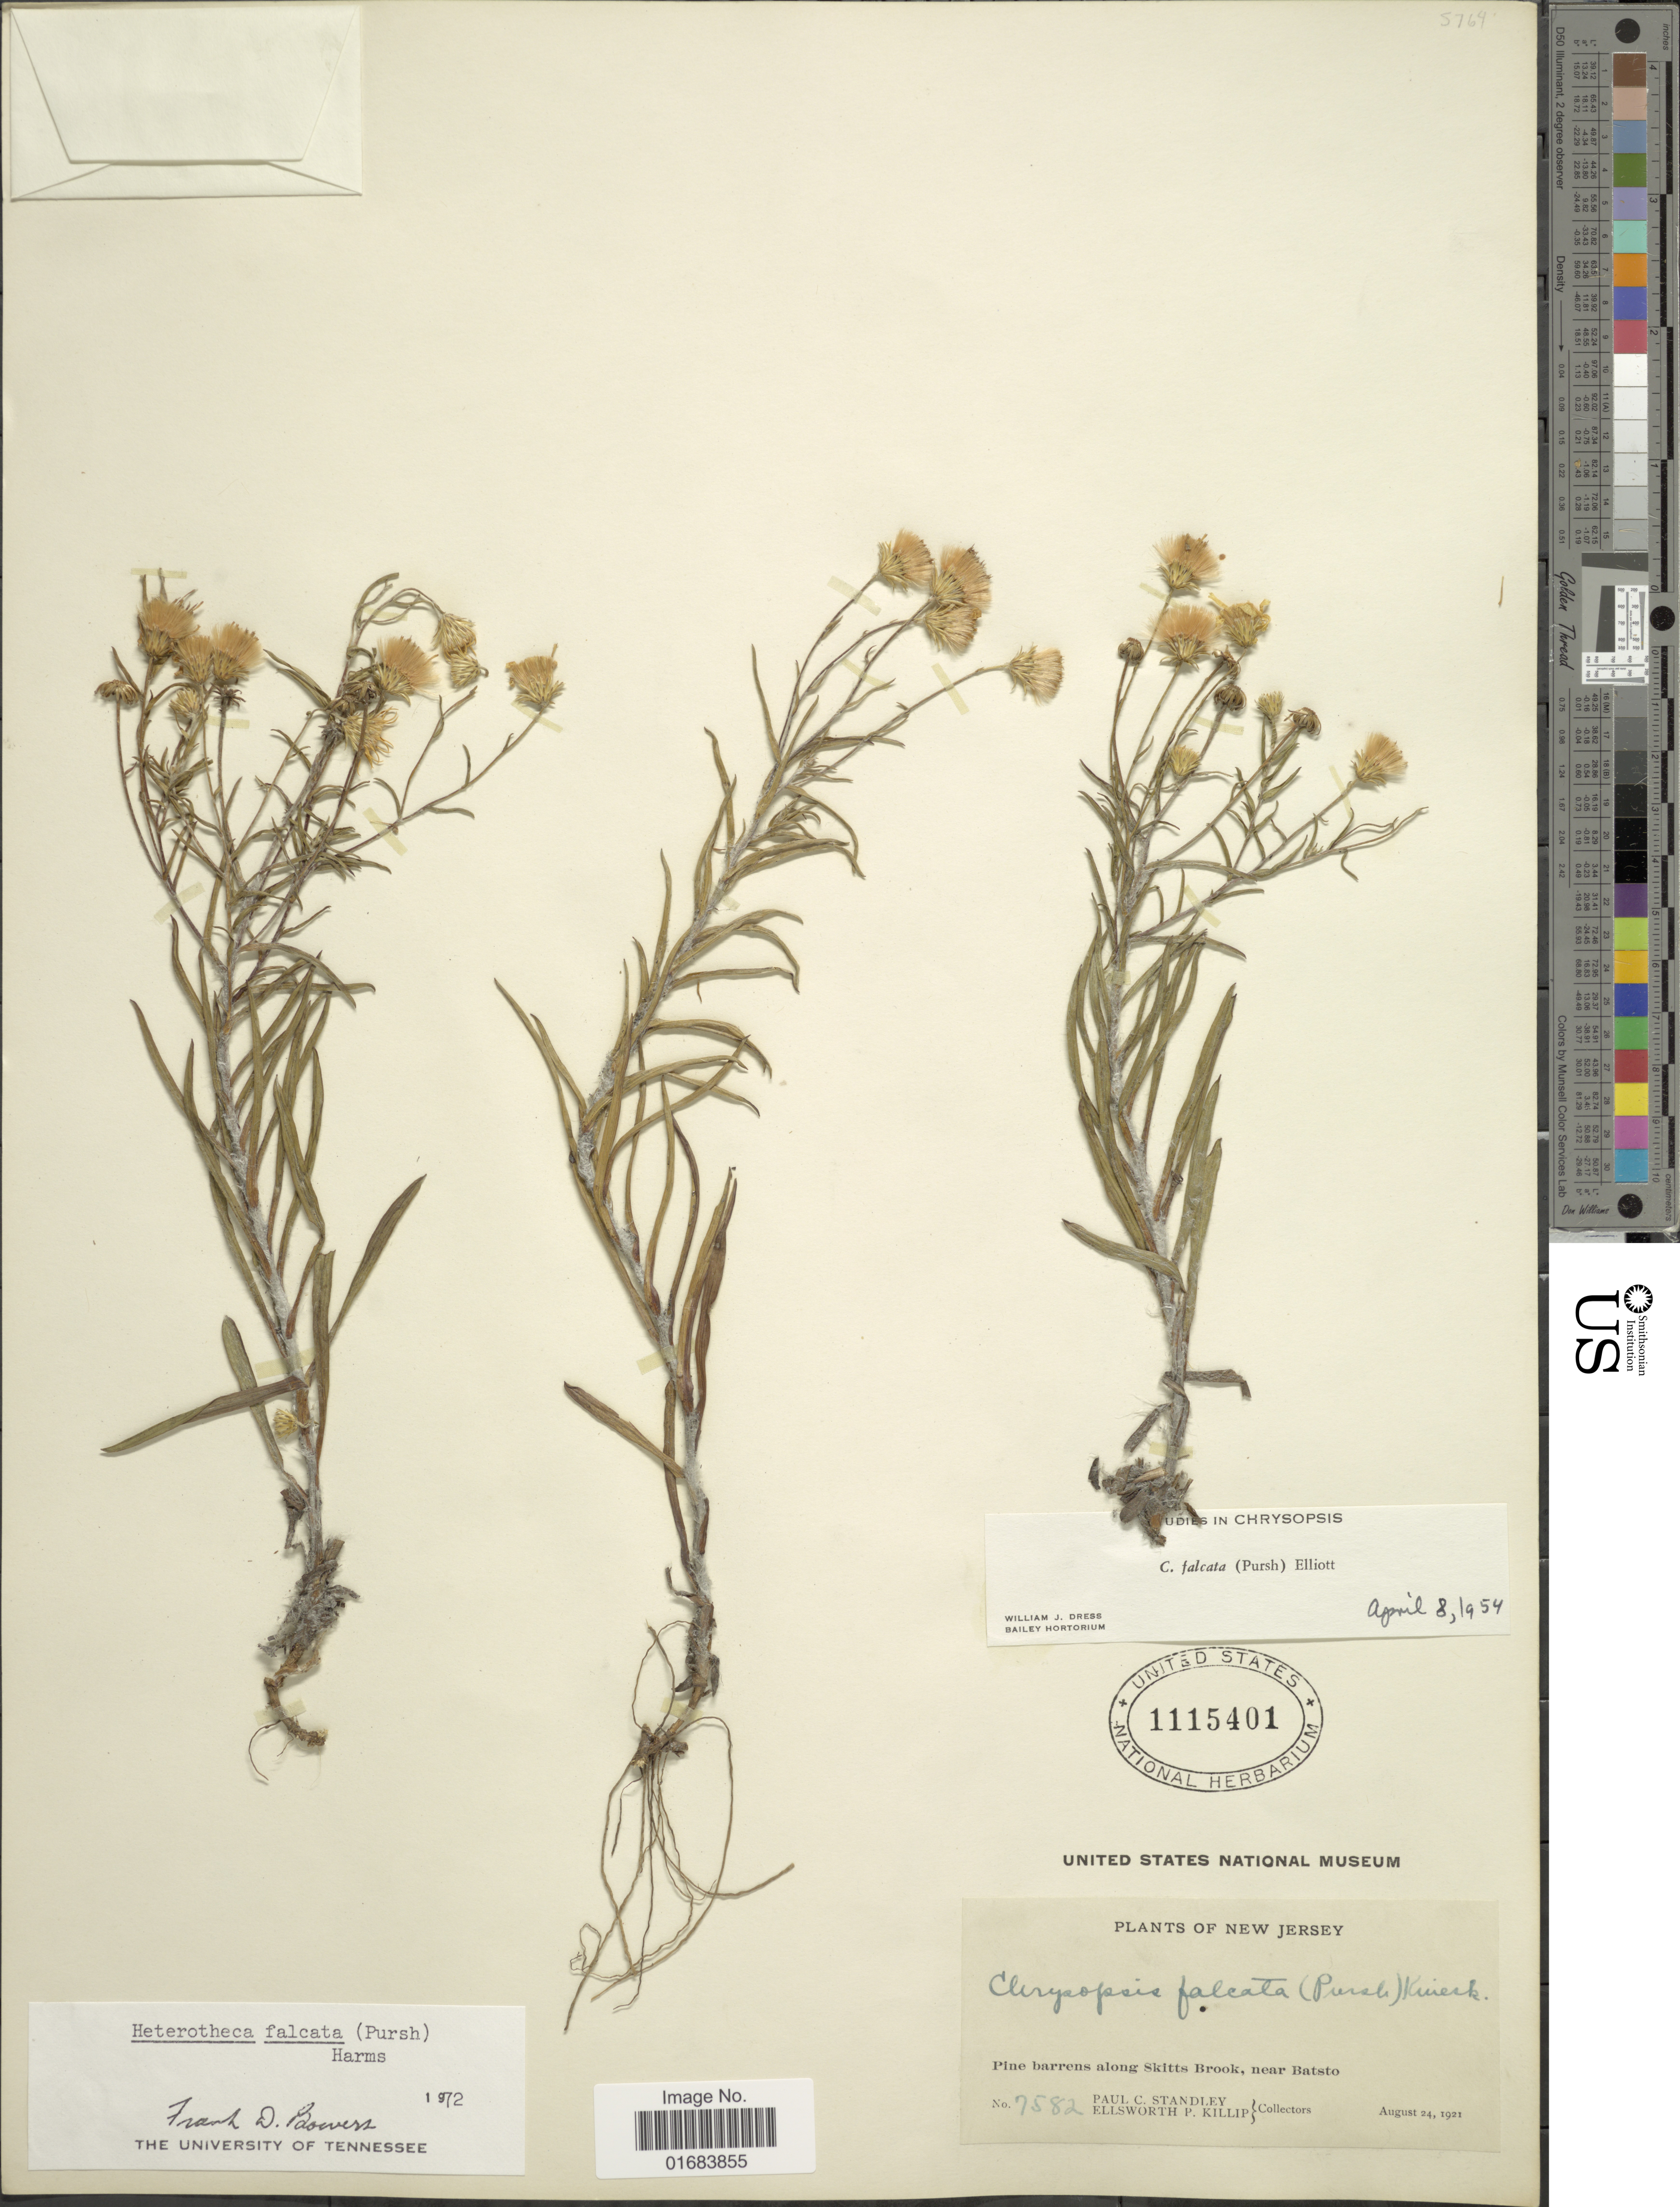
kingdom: Plantae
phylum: Tracheophyta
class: Magnoliopsida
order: Asterales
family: Asteraceae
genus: Pityopsis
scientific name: Pityopsis falcata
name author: (Pursh) Nutt.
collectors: P. C. Standley & E. P. Killip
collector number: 7582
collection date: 1921-08-24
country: United States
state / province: New Jersey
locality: Pine barrens along Skitts Brook, near Batsto.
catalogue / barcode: US 1115410